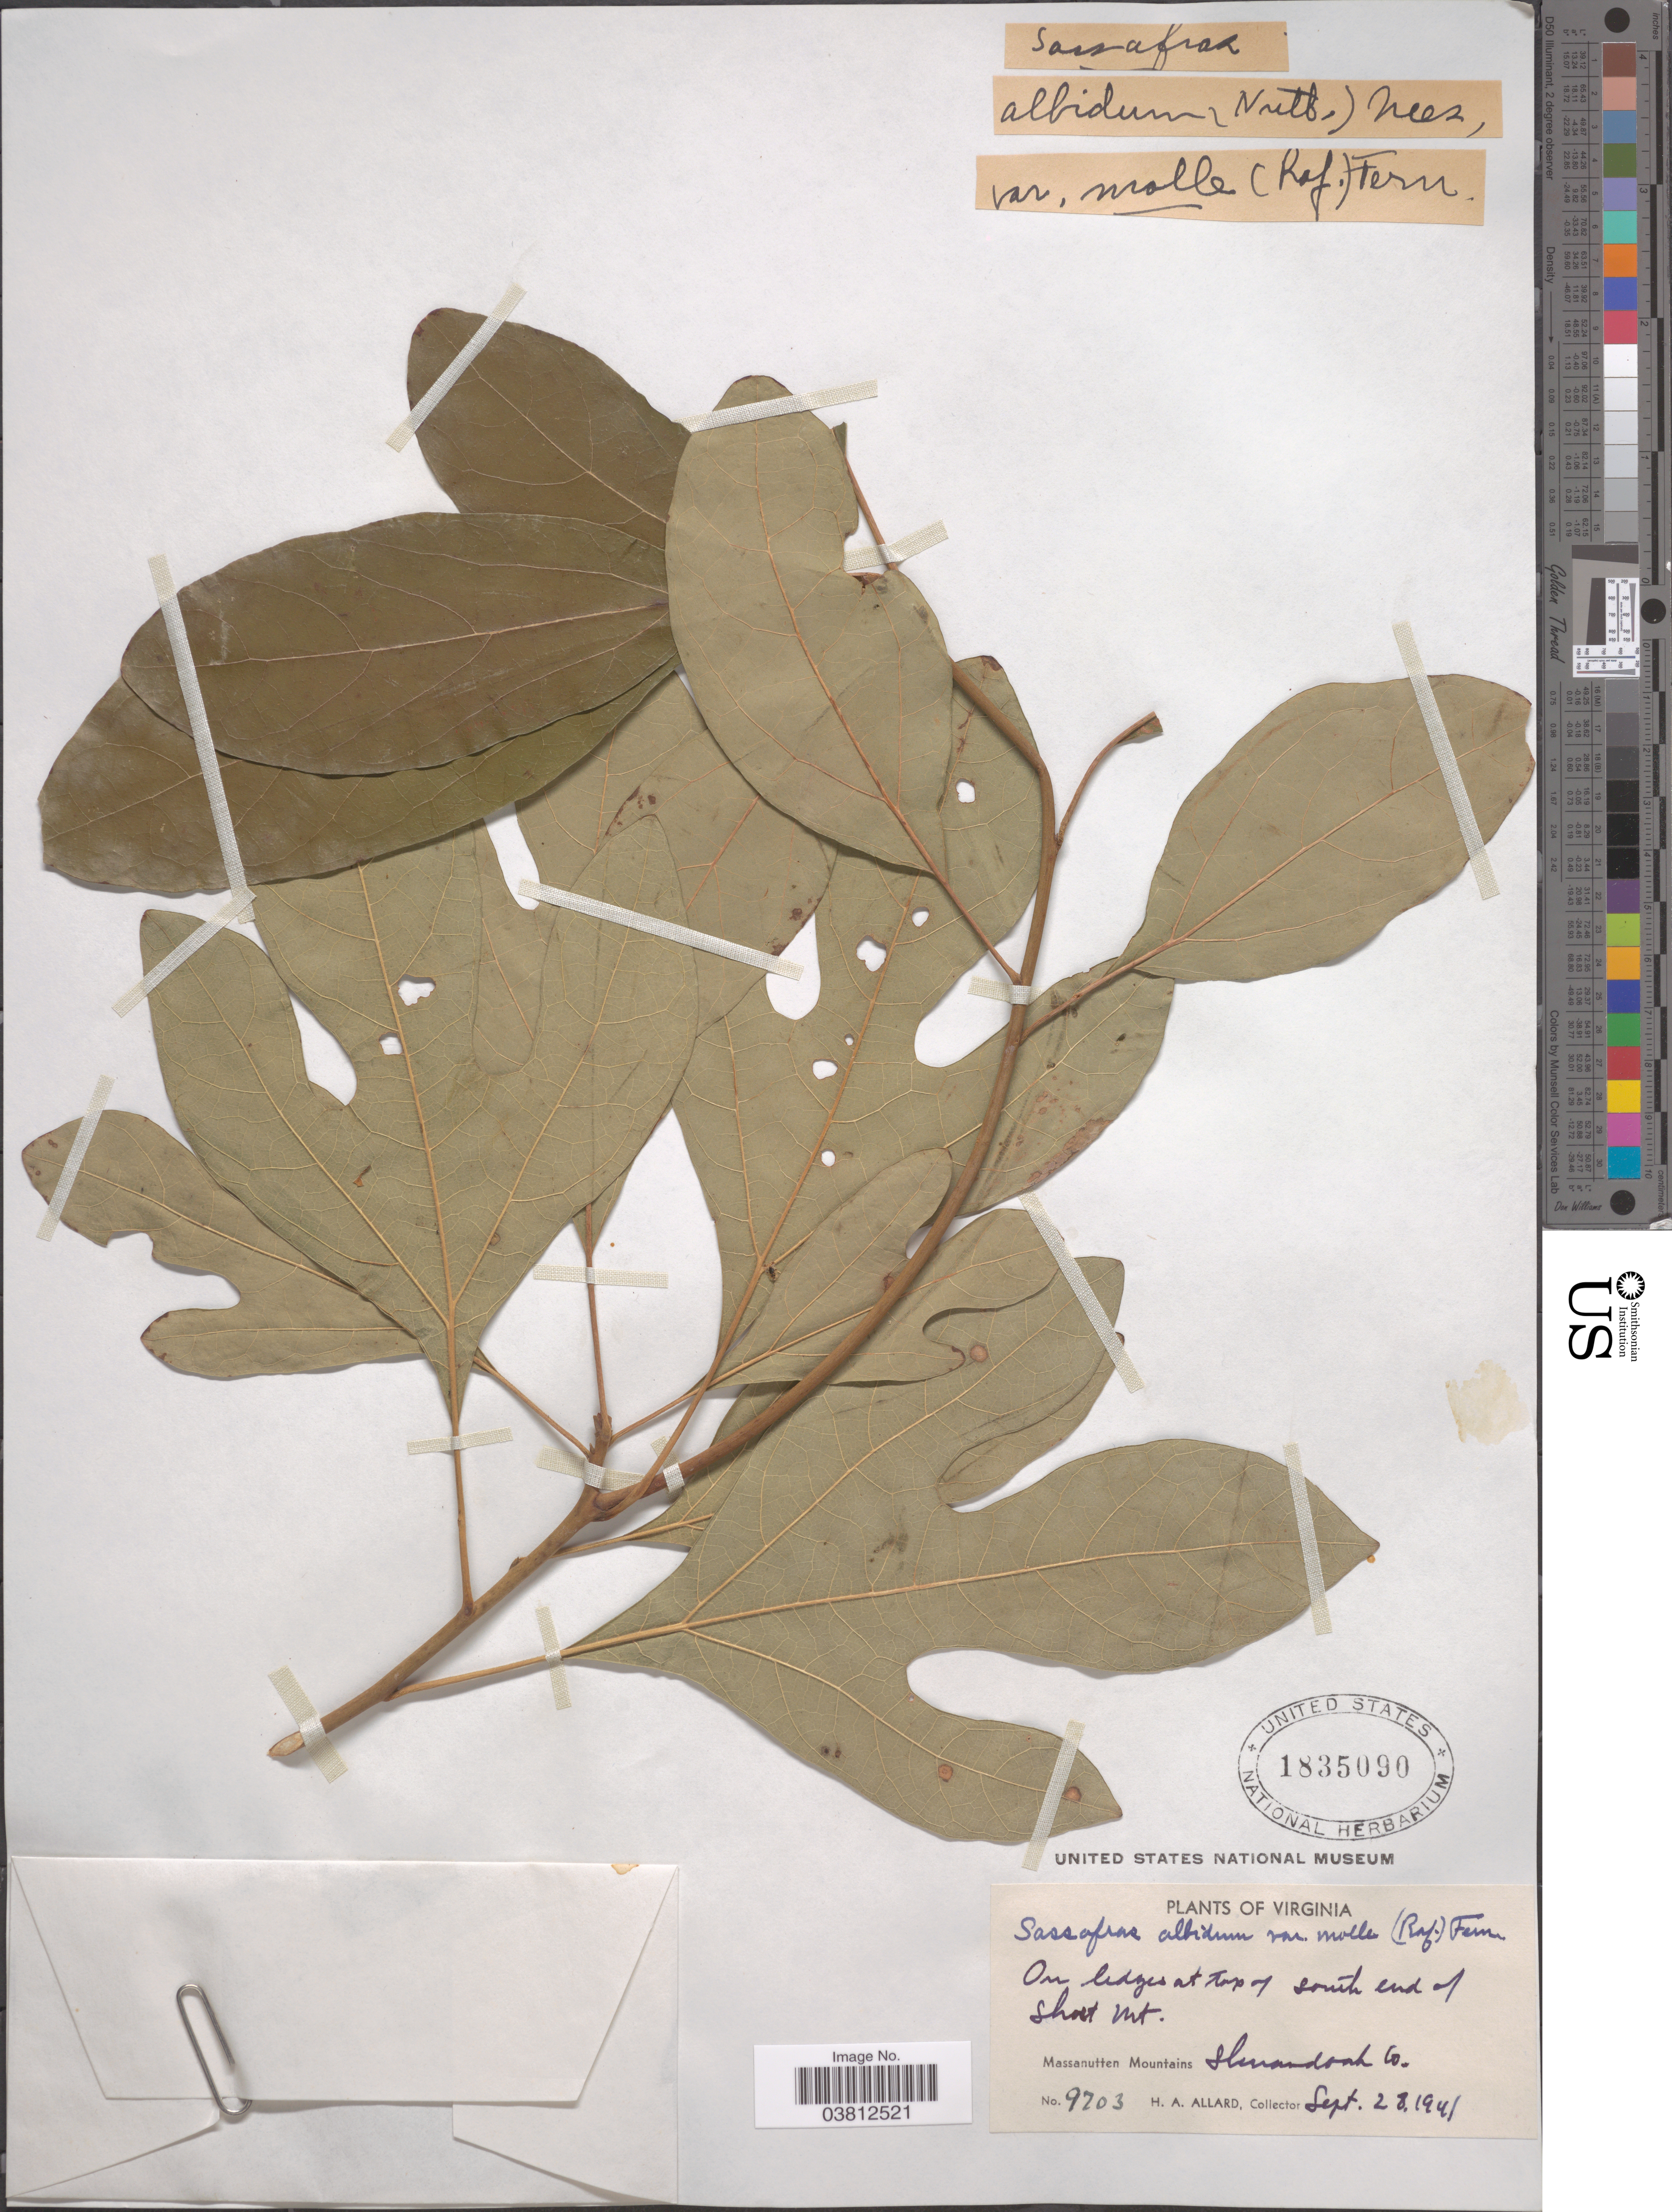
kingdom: Plantae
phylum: Tracheophyta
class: Magnoliopsida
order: Laurales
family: Lauraceae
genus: Sassafras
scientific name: Sassafras albidum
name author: (Nutt.) Nees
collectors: H. A. Allard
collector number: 9703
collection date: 1941-09-28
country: United States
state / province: Virginia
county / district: Shenandoah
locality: On ledges at Top of South end of Short Mt. Massanutten Mountains. Shenandoah Co.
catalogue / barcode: US 1835090